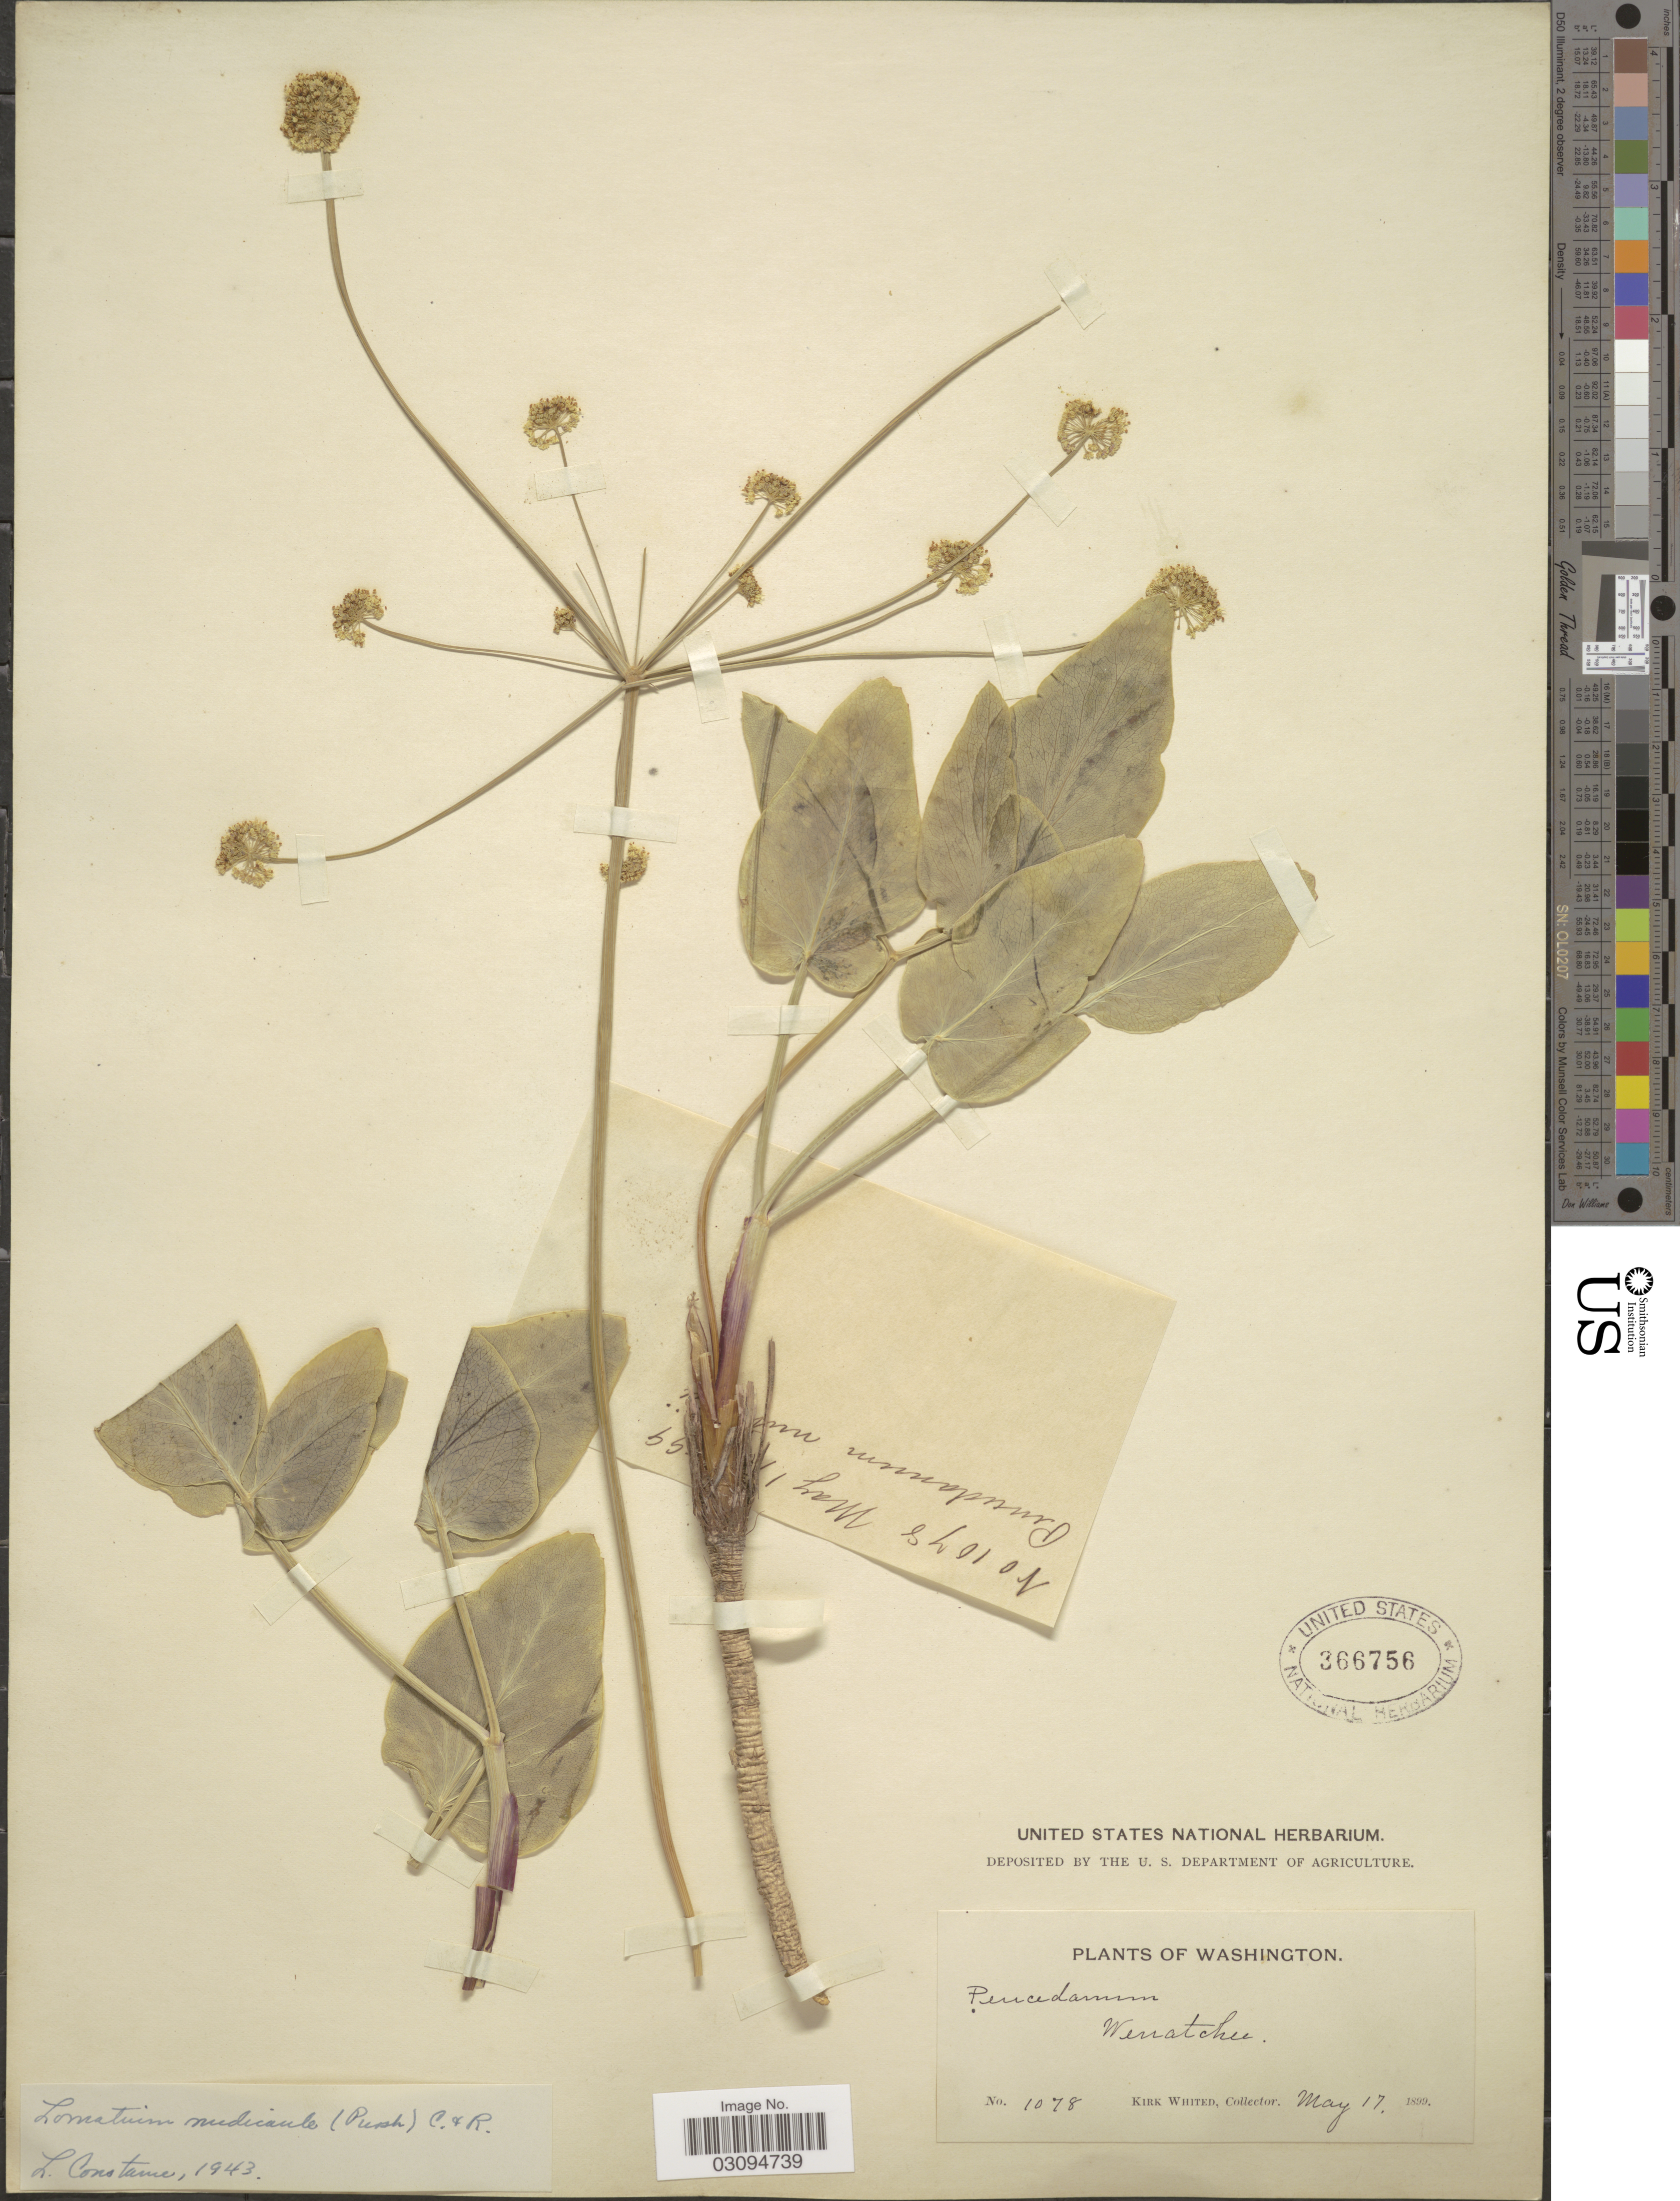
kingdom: Plantae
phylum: Tracheophyta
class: Magnoliopsida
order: Apiales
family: Apiaceae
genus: Lomatium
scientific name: Lomatium nudicaule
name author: (Pursh) J.M. Coult. & Rose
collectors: K. Whited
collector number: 1078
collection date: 1899-05-17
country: United States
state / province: Washington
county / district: Chelan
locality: Wenatchee.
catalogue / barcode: US 366756